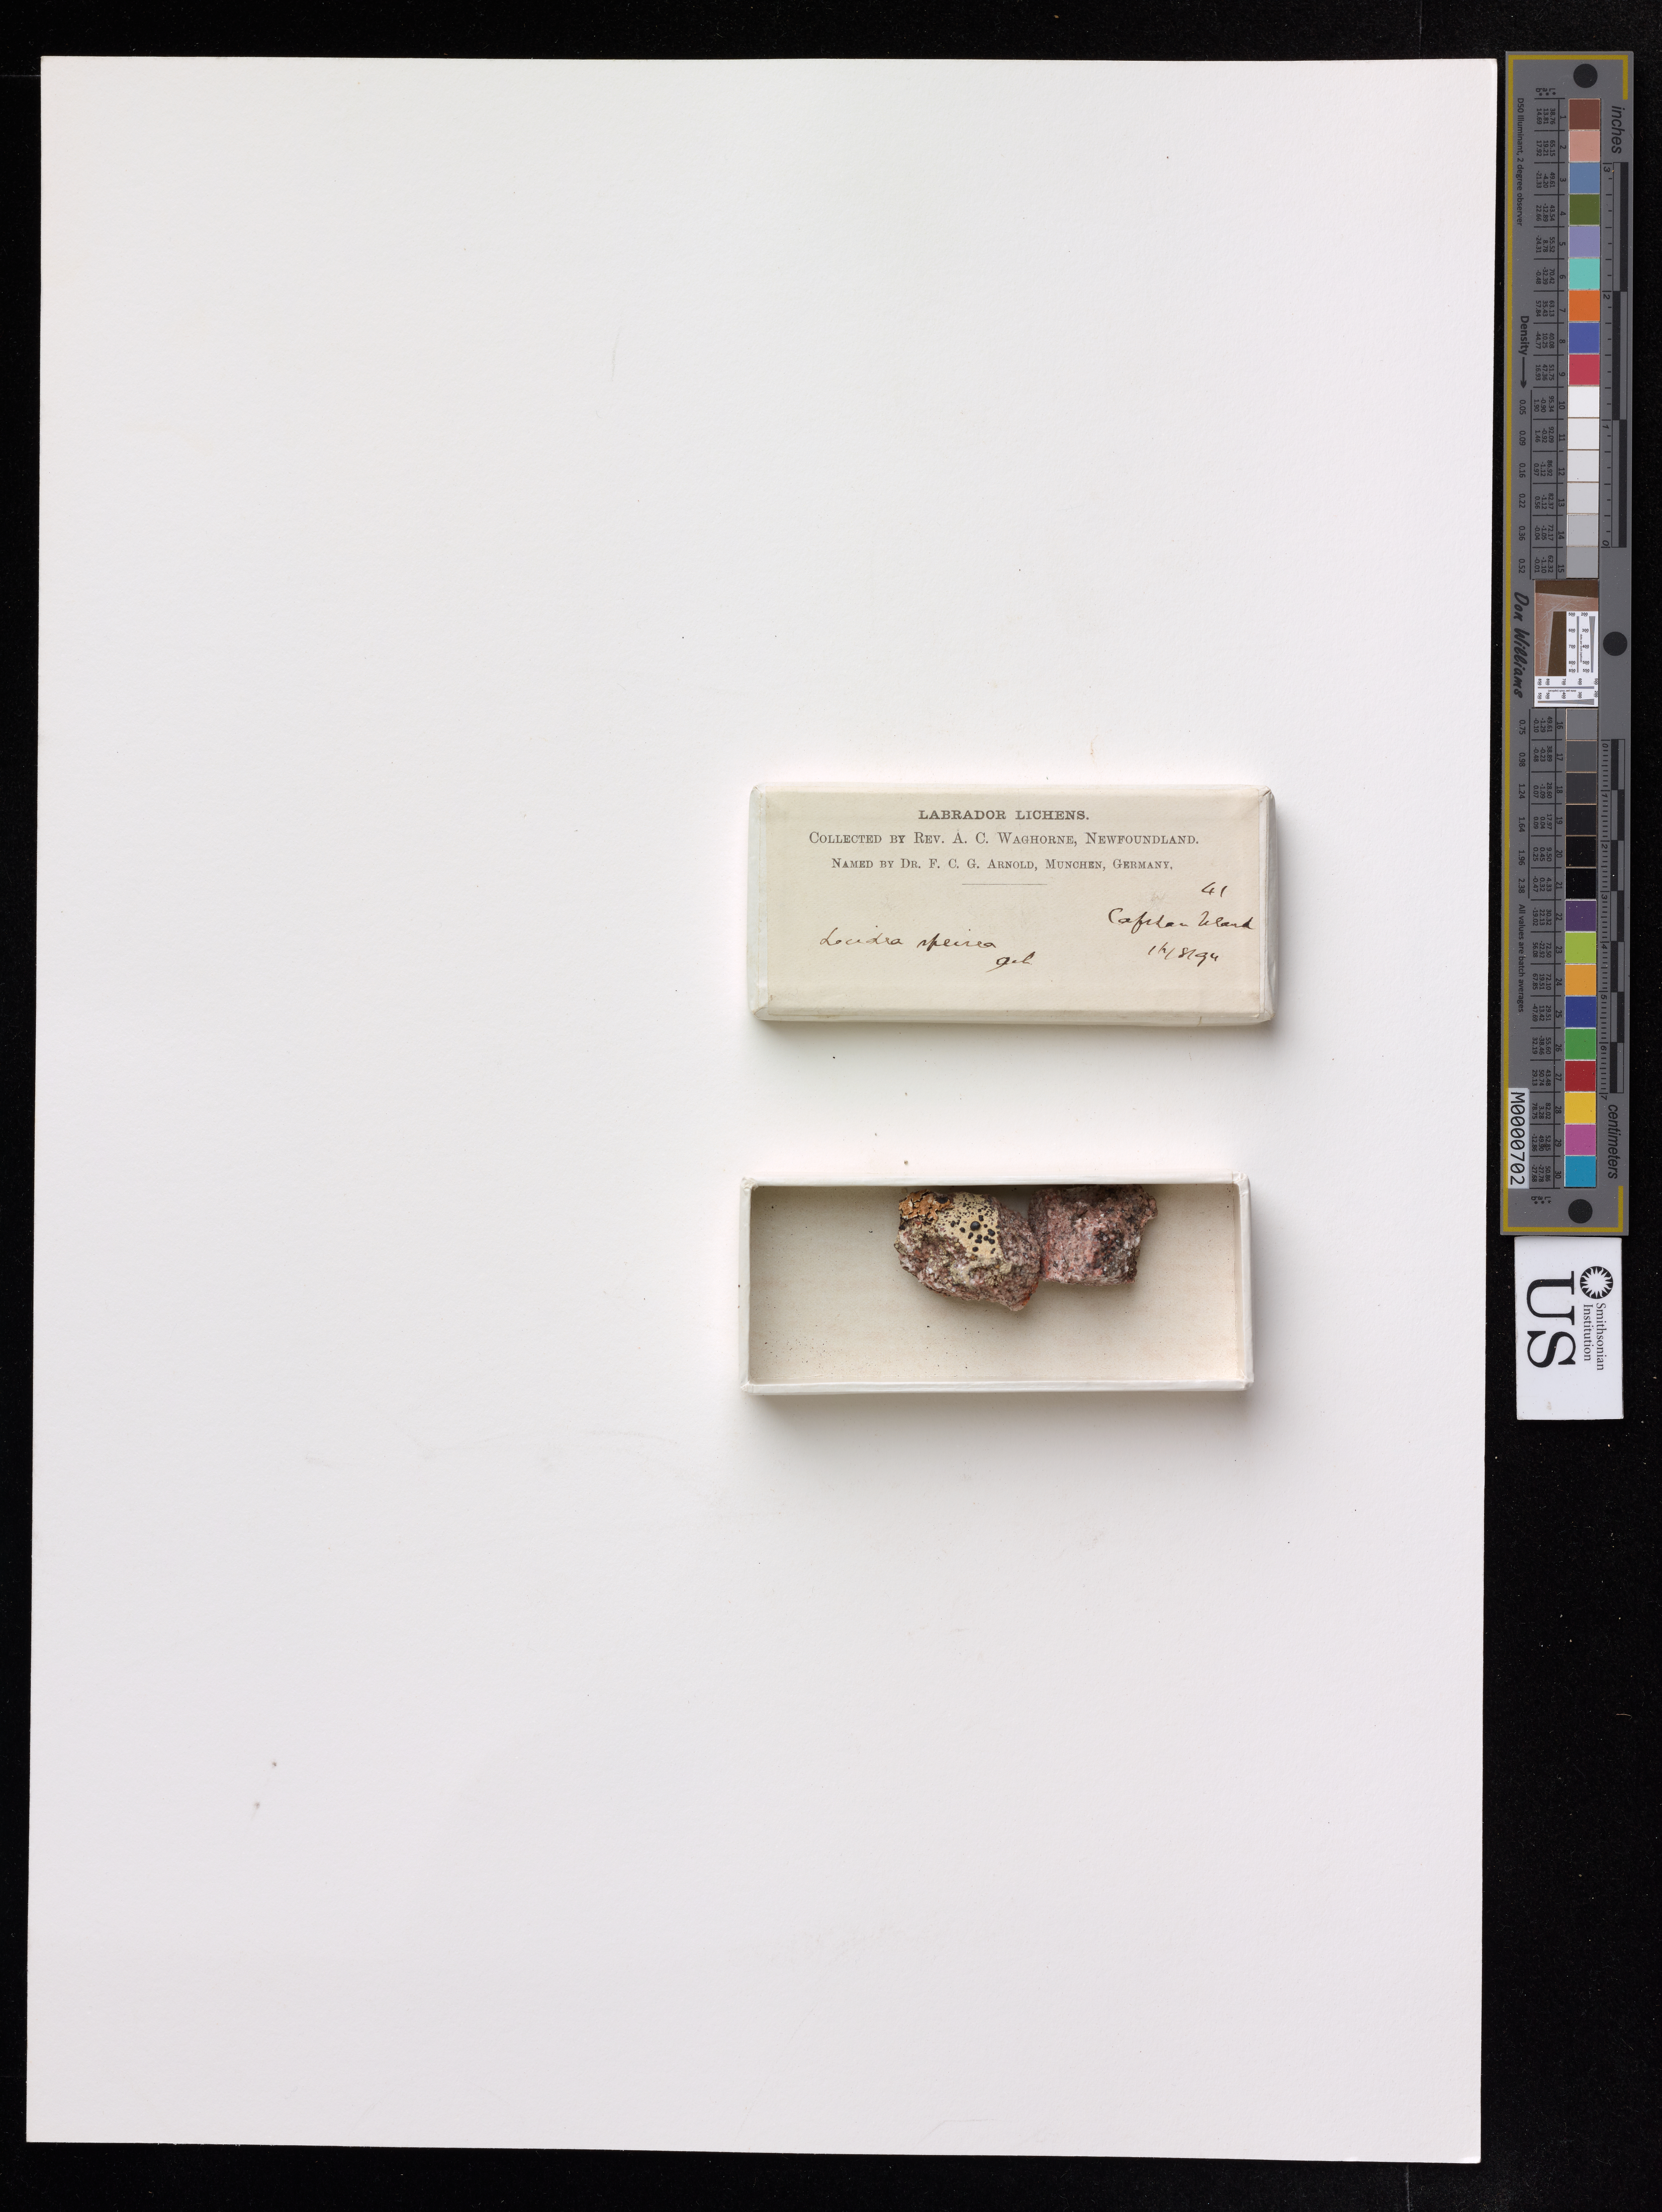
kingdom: Fungi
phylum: Ascomycota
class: Lecanoromycetes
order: Lecideales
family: Lecideaceae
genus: Lecidea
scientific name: Lecidea speirea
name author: Ach.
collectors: A. Waghorne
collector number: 41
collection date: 1894-01-02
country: Canada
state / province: Newfoundland and Labrador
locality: Capitan Island.